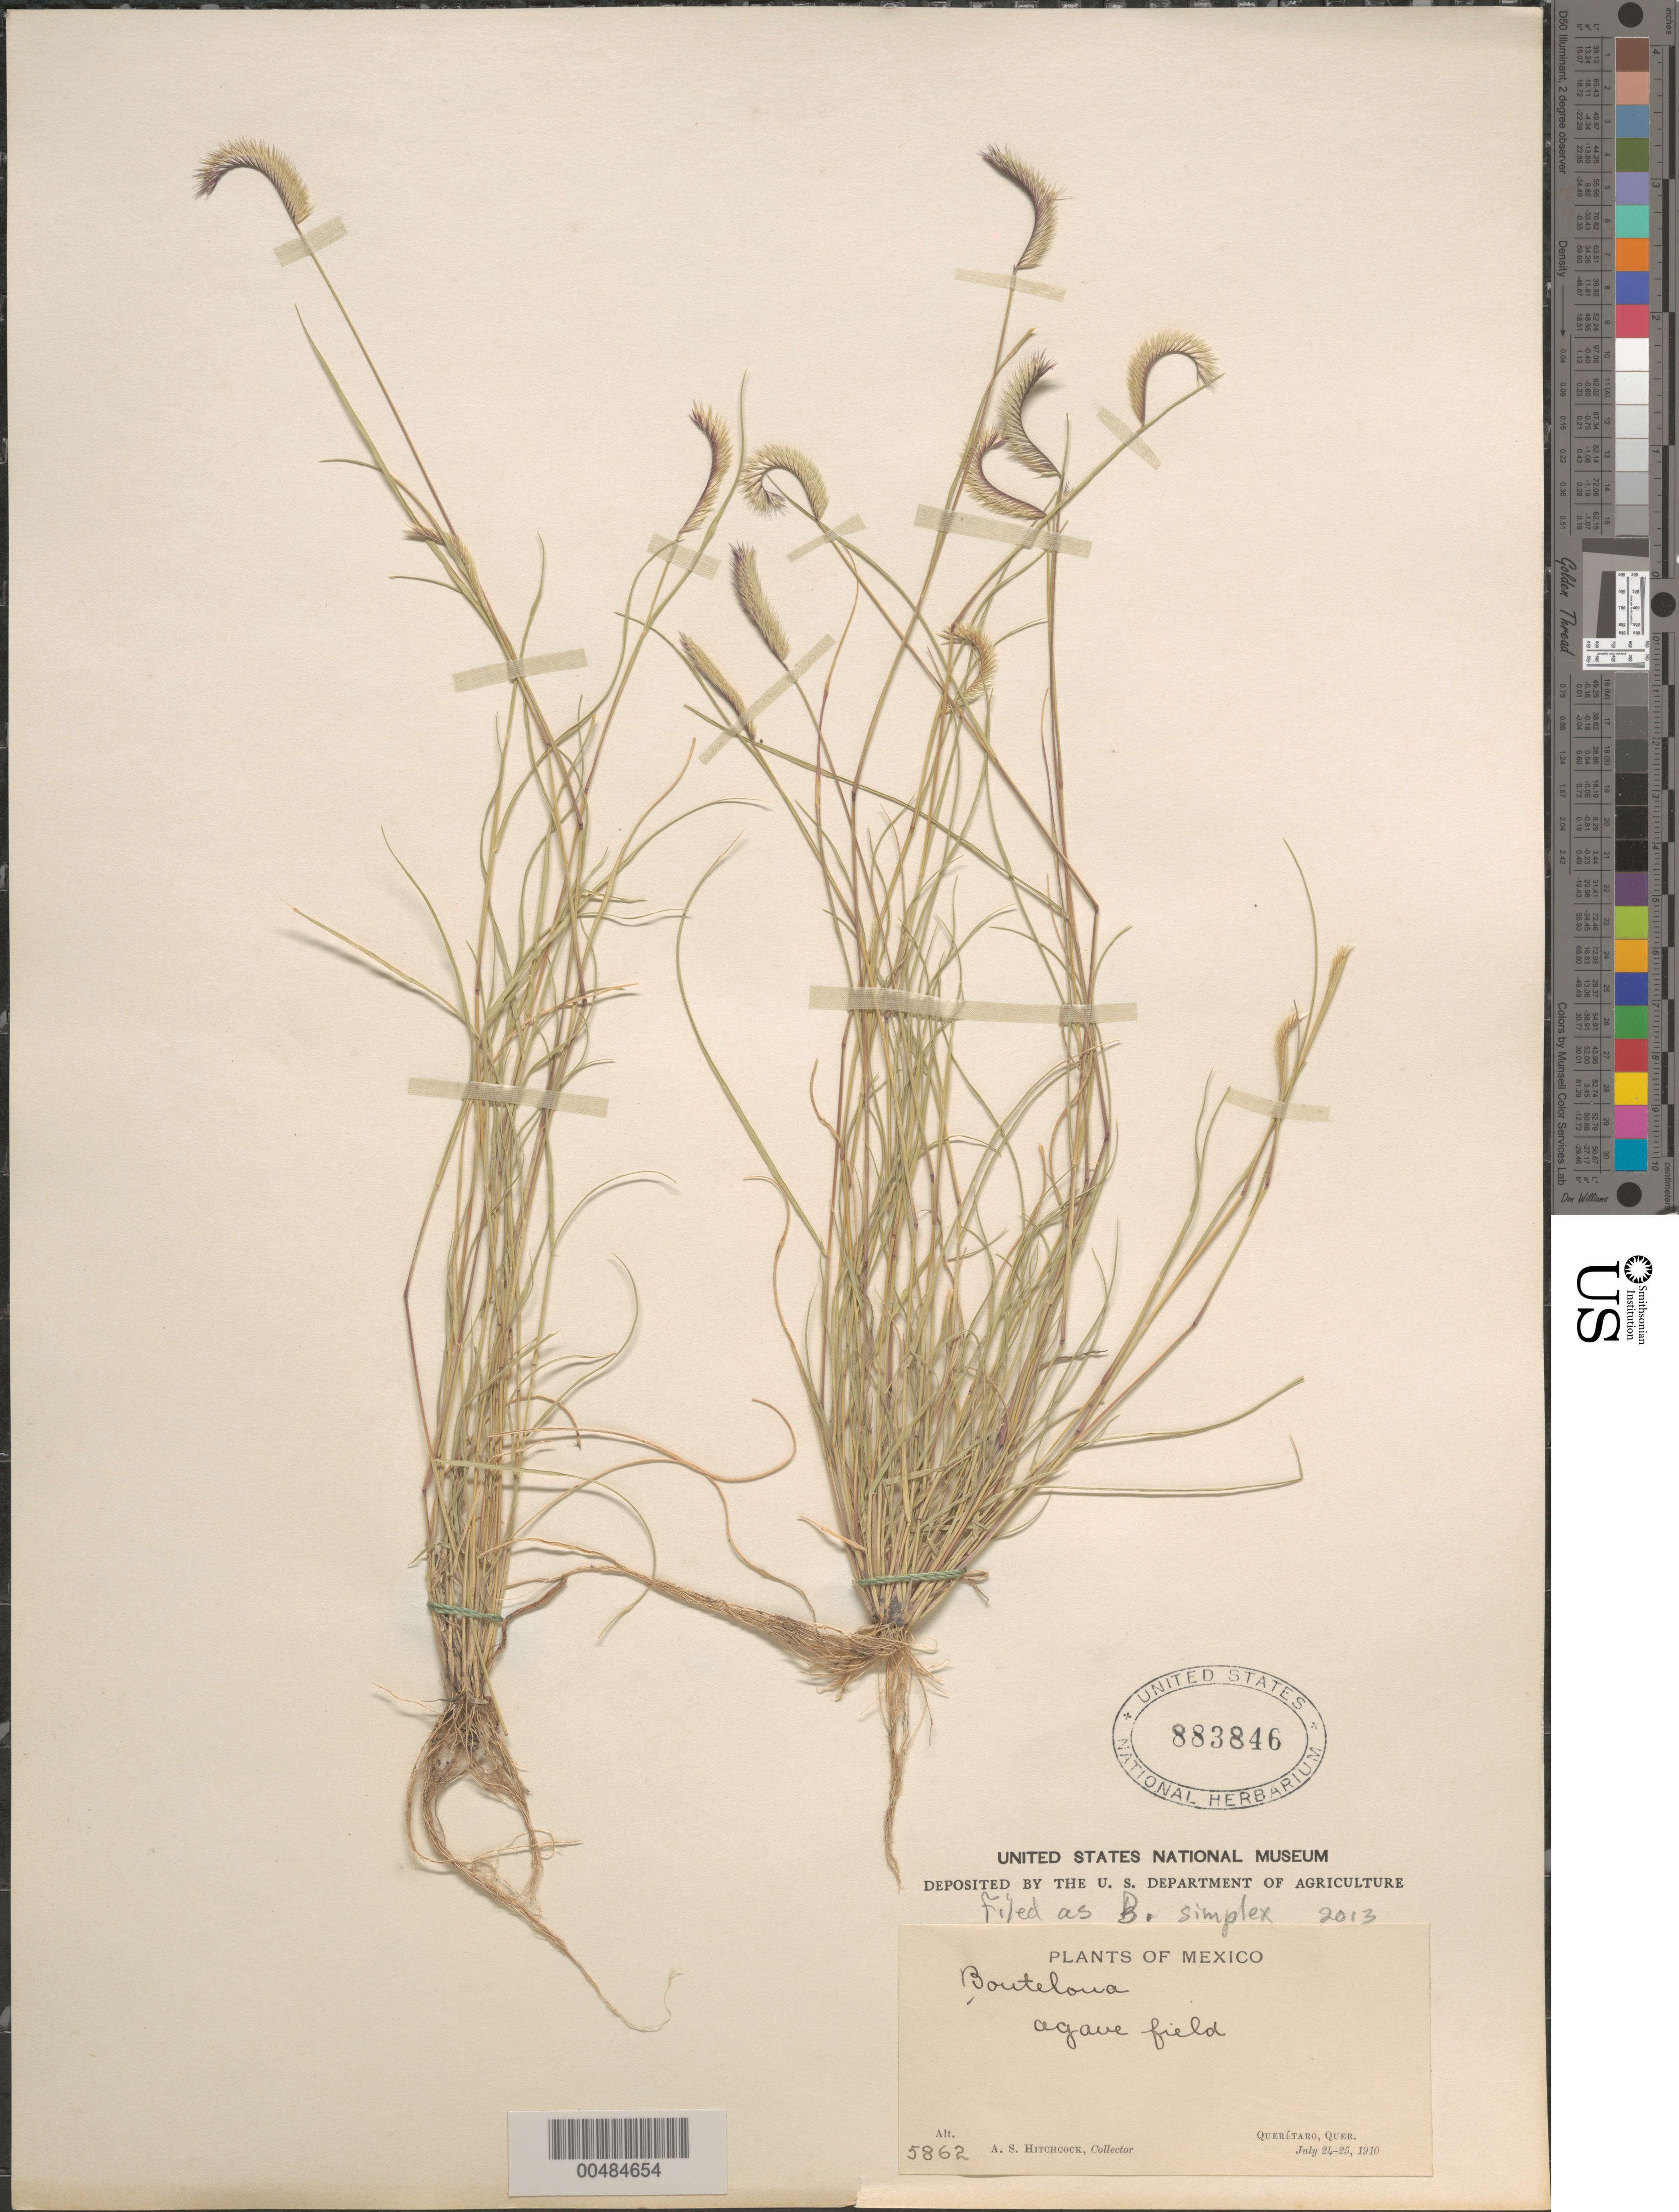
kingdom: Plantae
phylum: Tracheophyta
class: Liliopsida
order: Poales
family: Poaceae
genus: Bouteloua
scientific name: Bouteloua simplex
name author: Lag.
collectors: A. S. Hitchcock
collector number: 5862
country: Mexico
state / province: Querétaro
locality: Querétaro, Agave fields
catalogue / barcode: US 883846